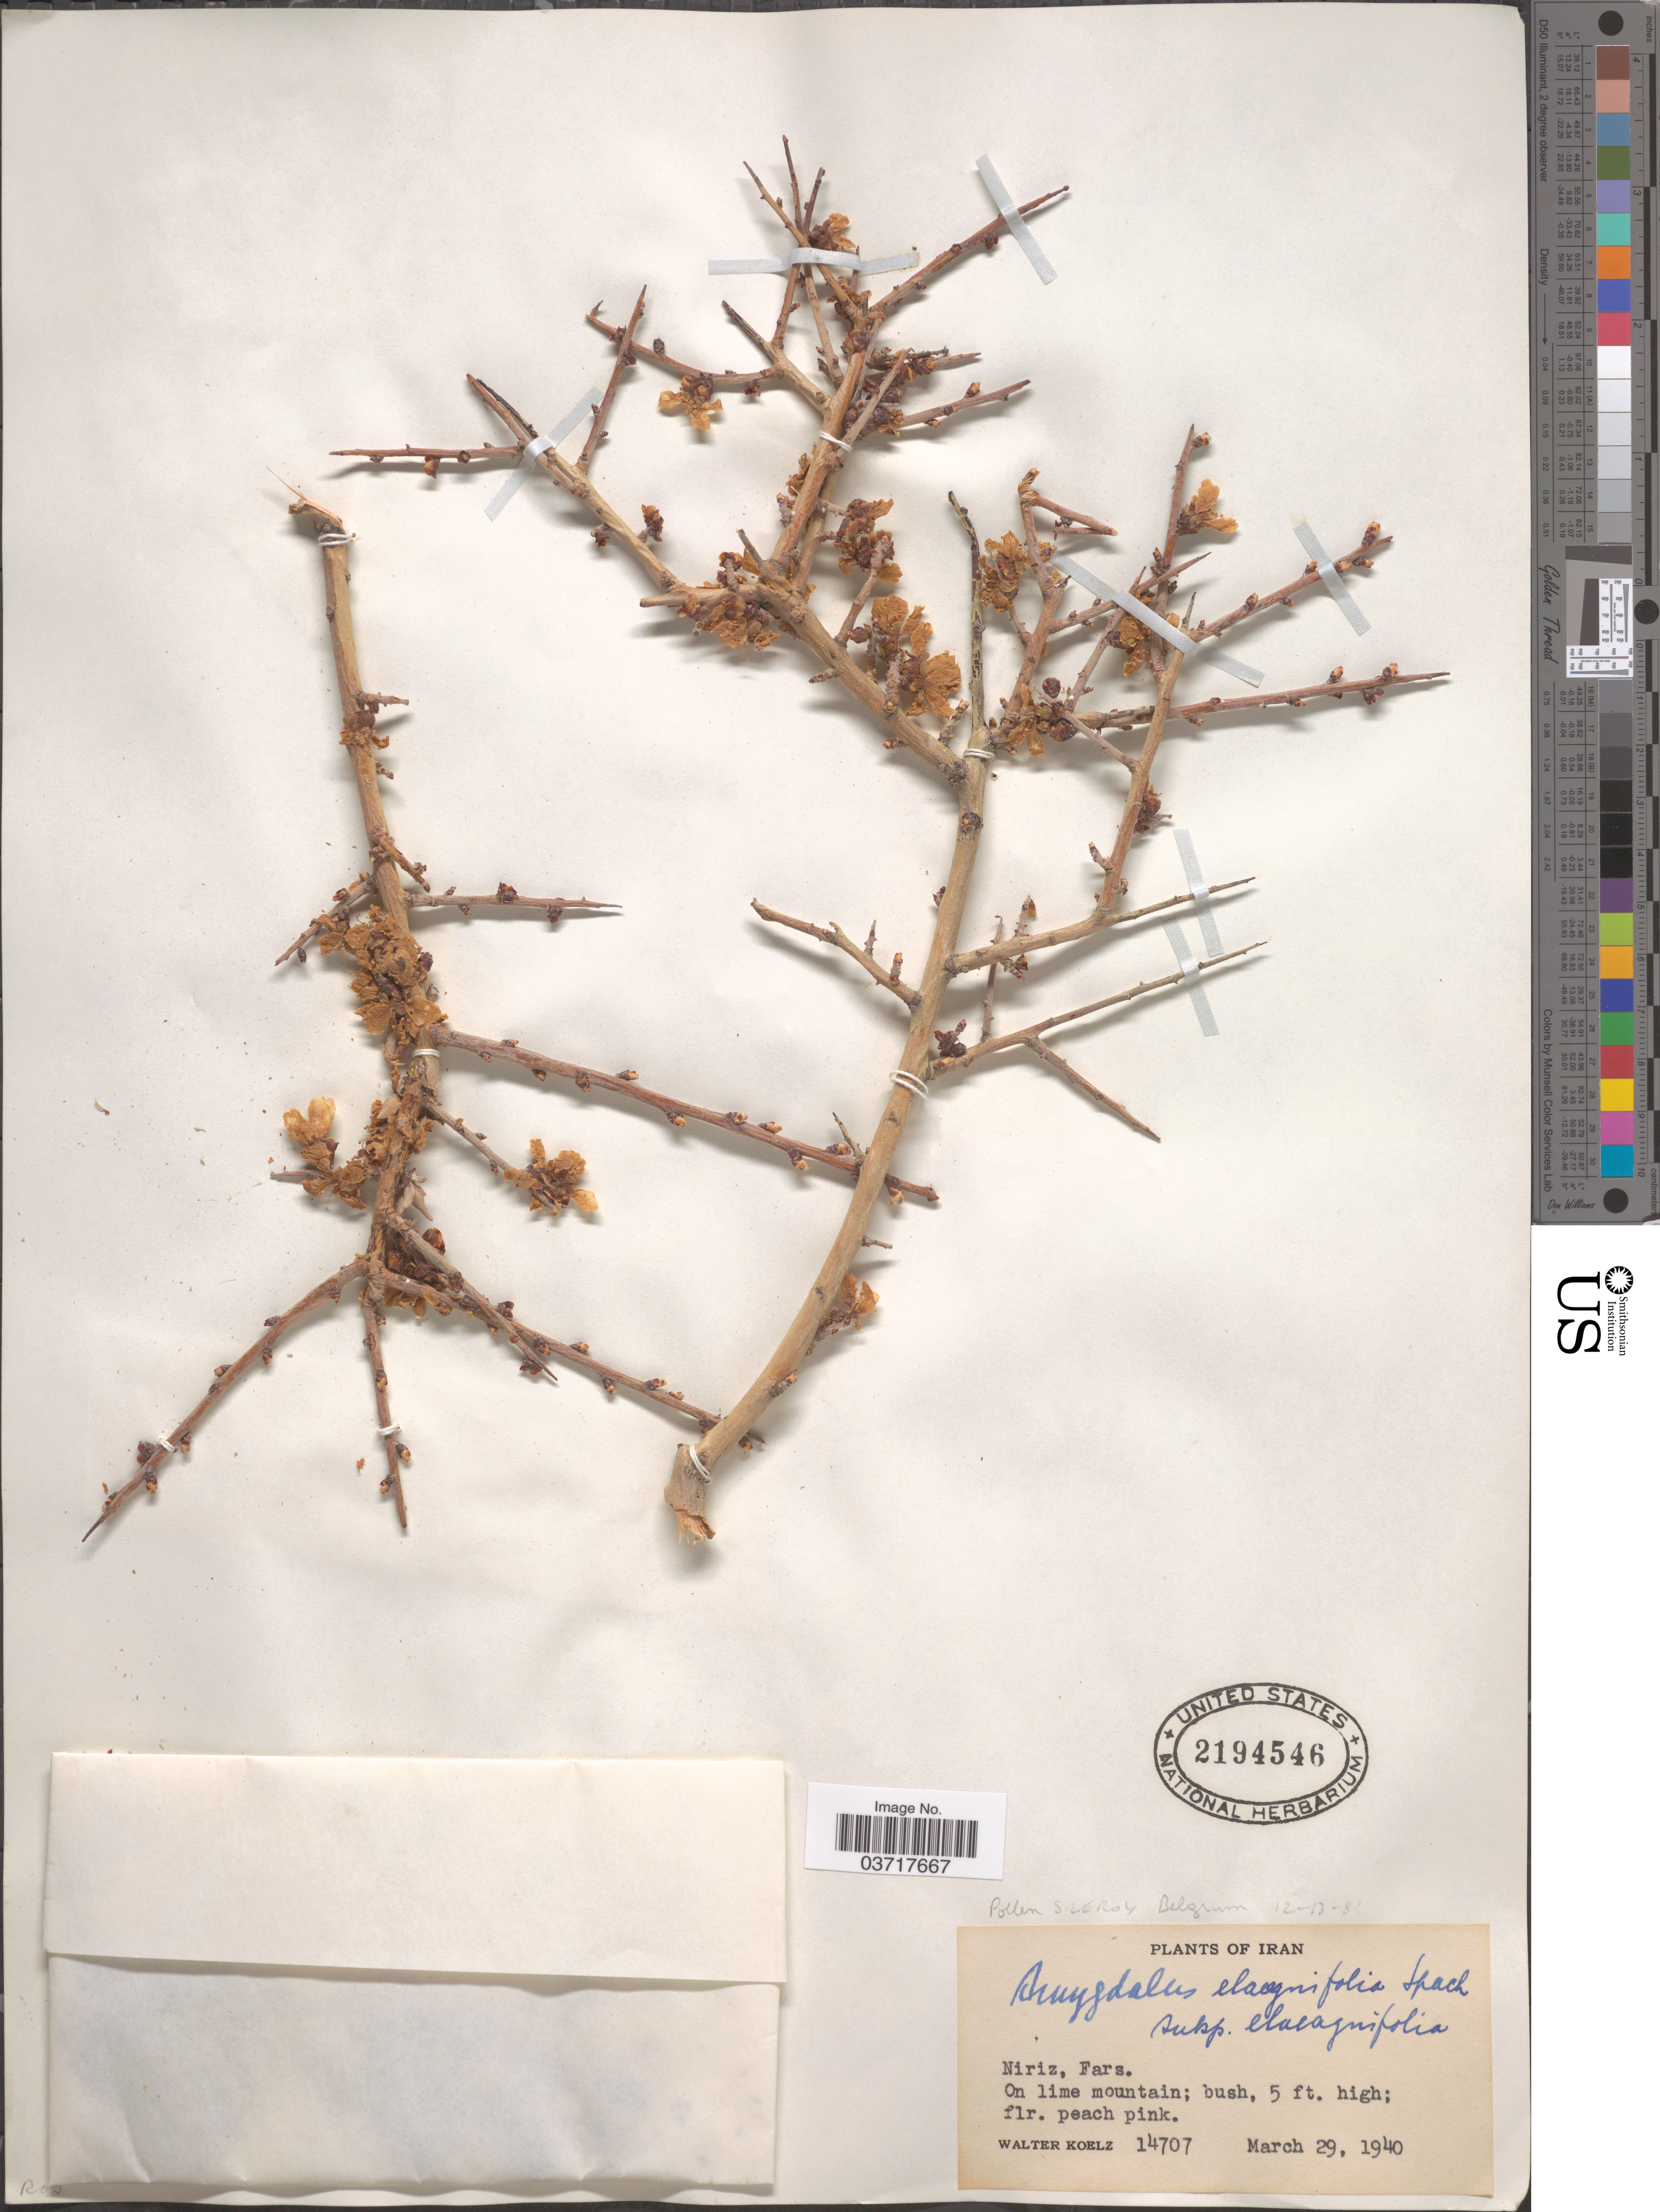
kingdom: Plantae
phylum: Tracheophyta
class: Magnoliopsida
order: Rosales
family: Rosaceae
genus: Prunus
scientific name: Prunus elaeagnifolia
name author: (Spach) Fritsch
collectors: W. N. Koelz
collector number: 14707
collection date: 1940-03-29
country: Iran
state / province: Fars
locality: Niriz.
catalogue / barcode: US 2194546